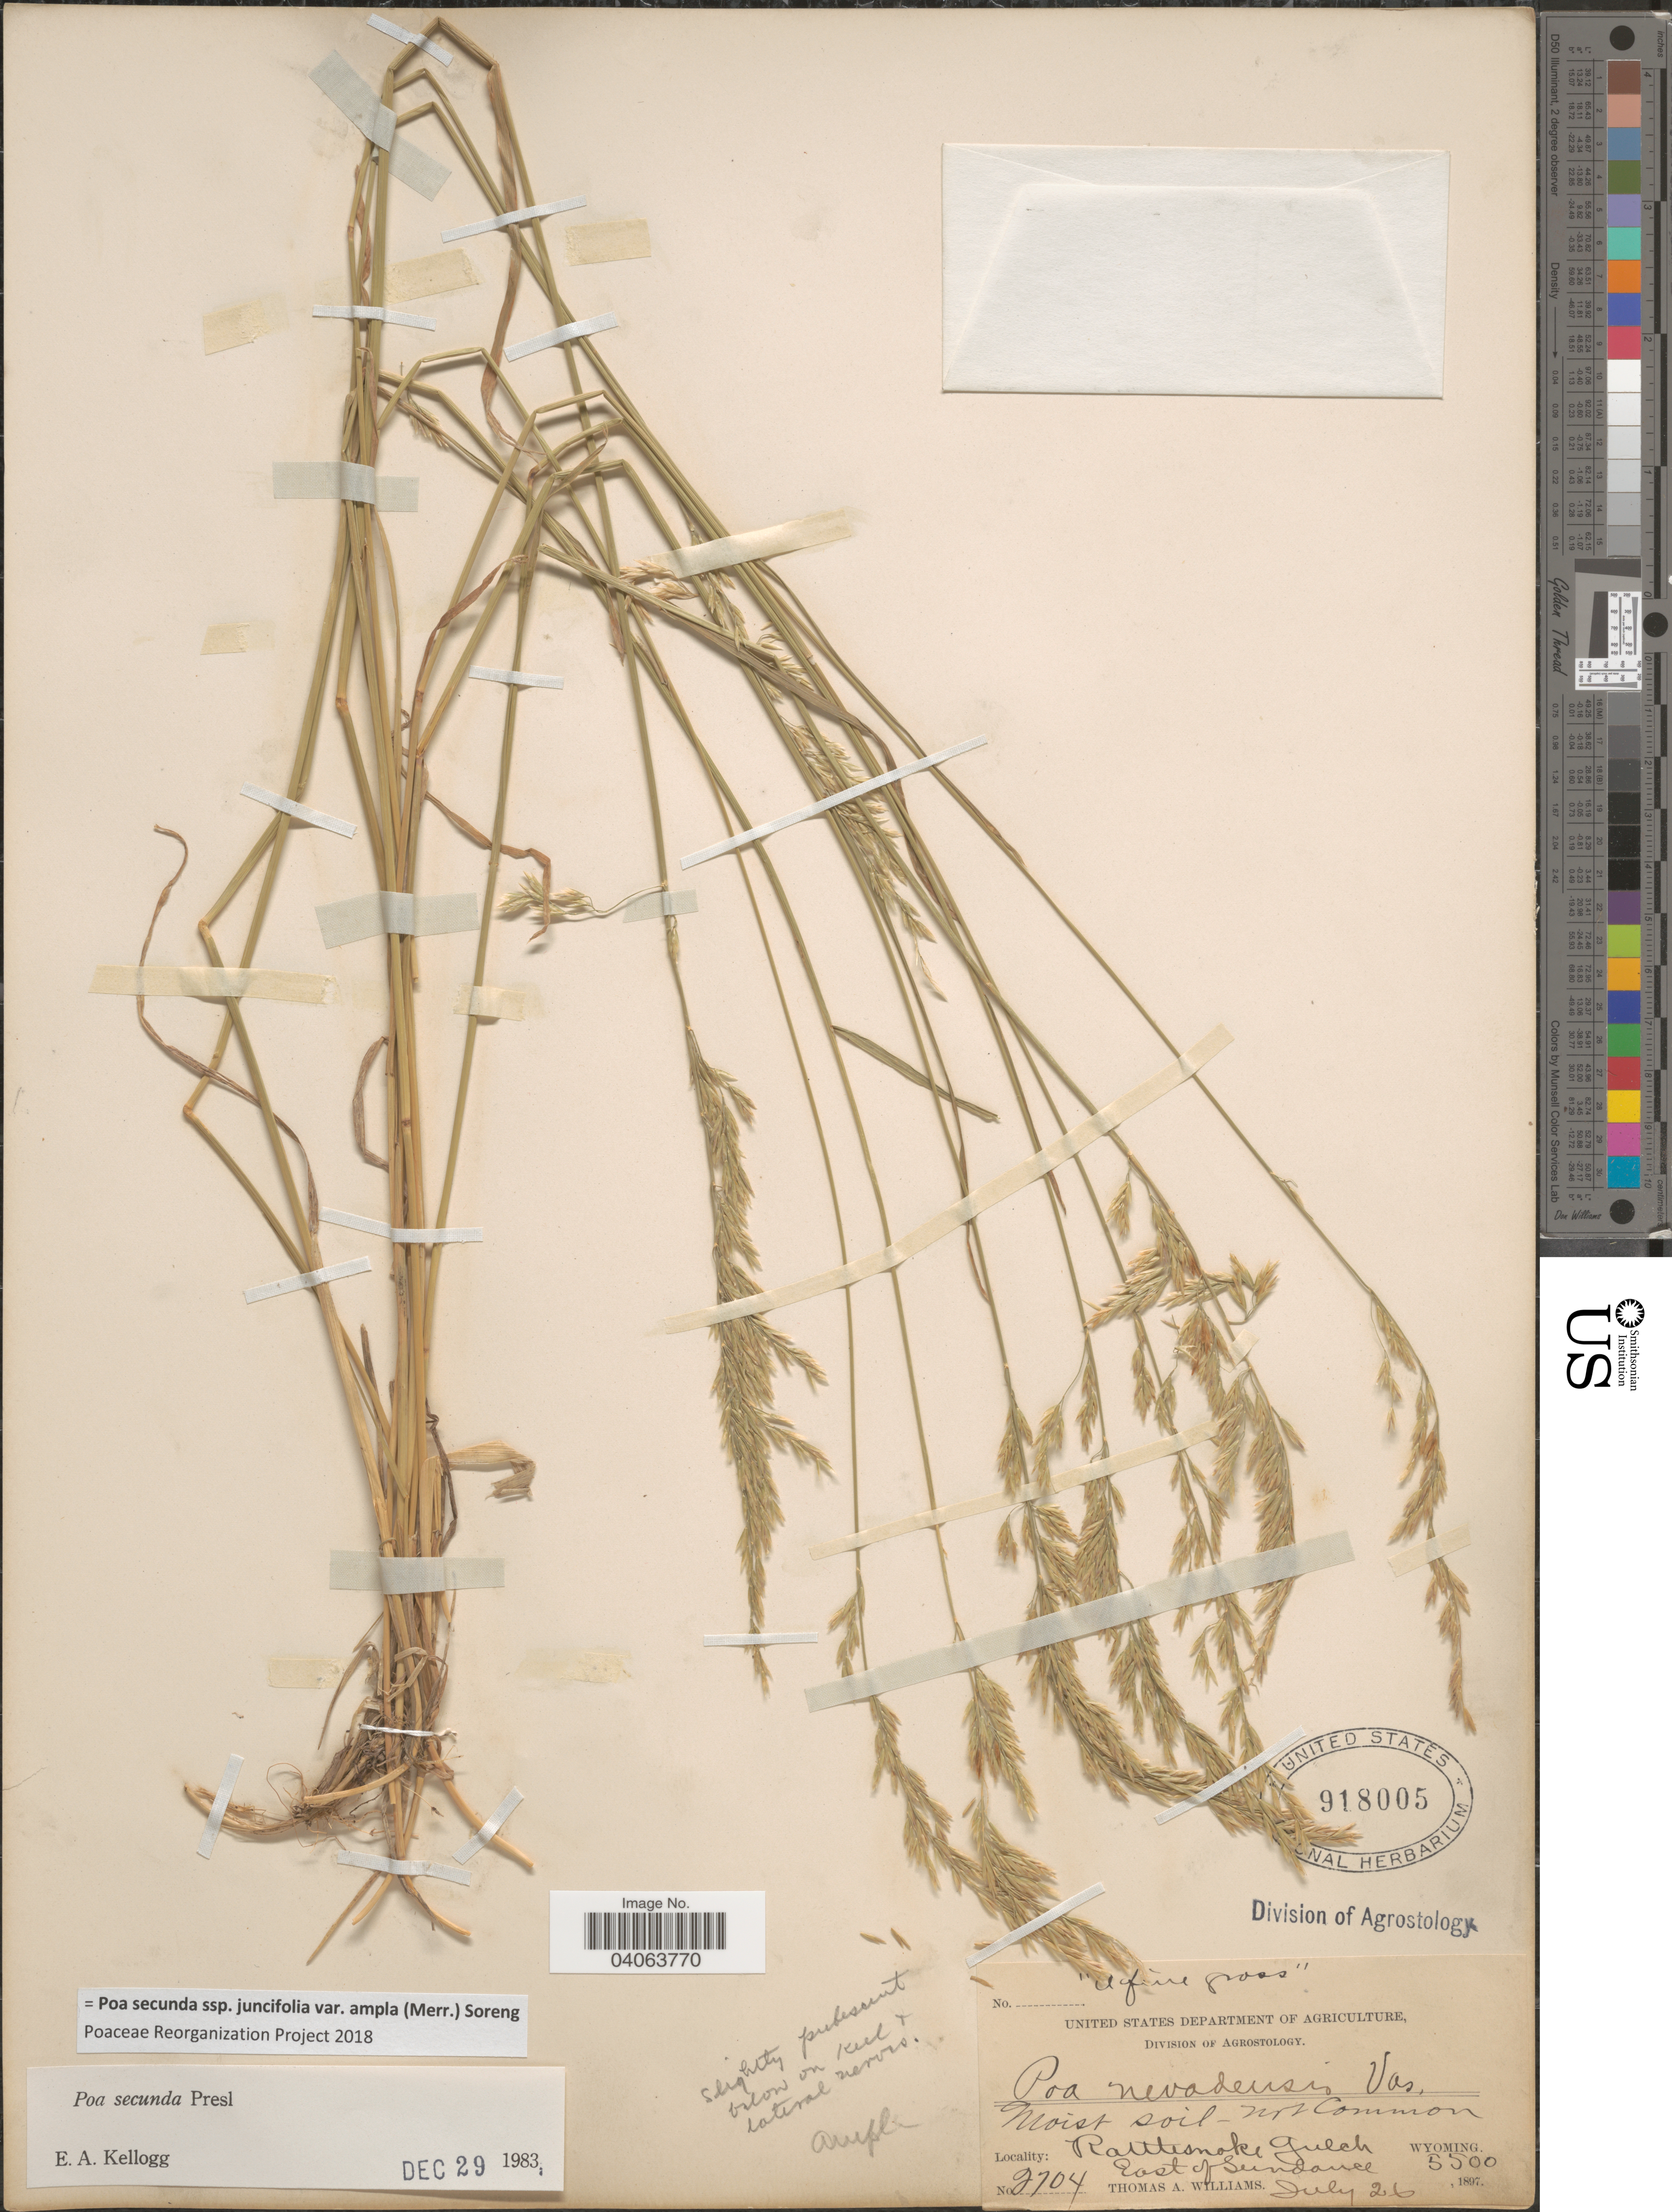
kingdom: Plantae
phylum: Tracheophyta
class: Liliopsida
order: Poales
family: Poaceae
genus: Poa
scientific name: Poa secunda subsp. juncifolia var. ampla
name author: (Merr.) Soreng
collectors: T. A. Williams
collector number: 2704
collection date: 1897-07-26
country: United States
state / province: Wyoming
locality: Moist soil - Rattlesnake Gulch. East of Sundance.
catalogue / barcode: US 918005